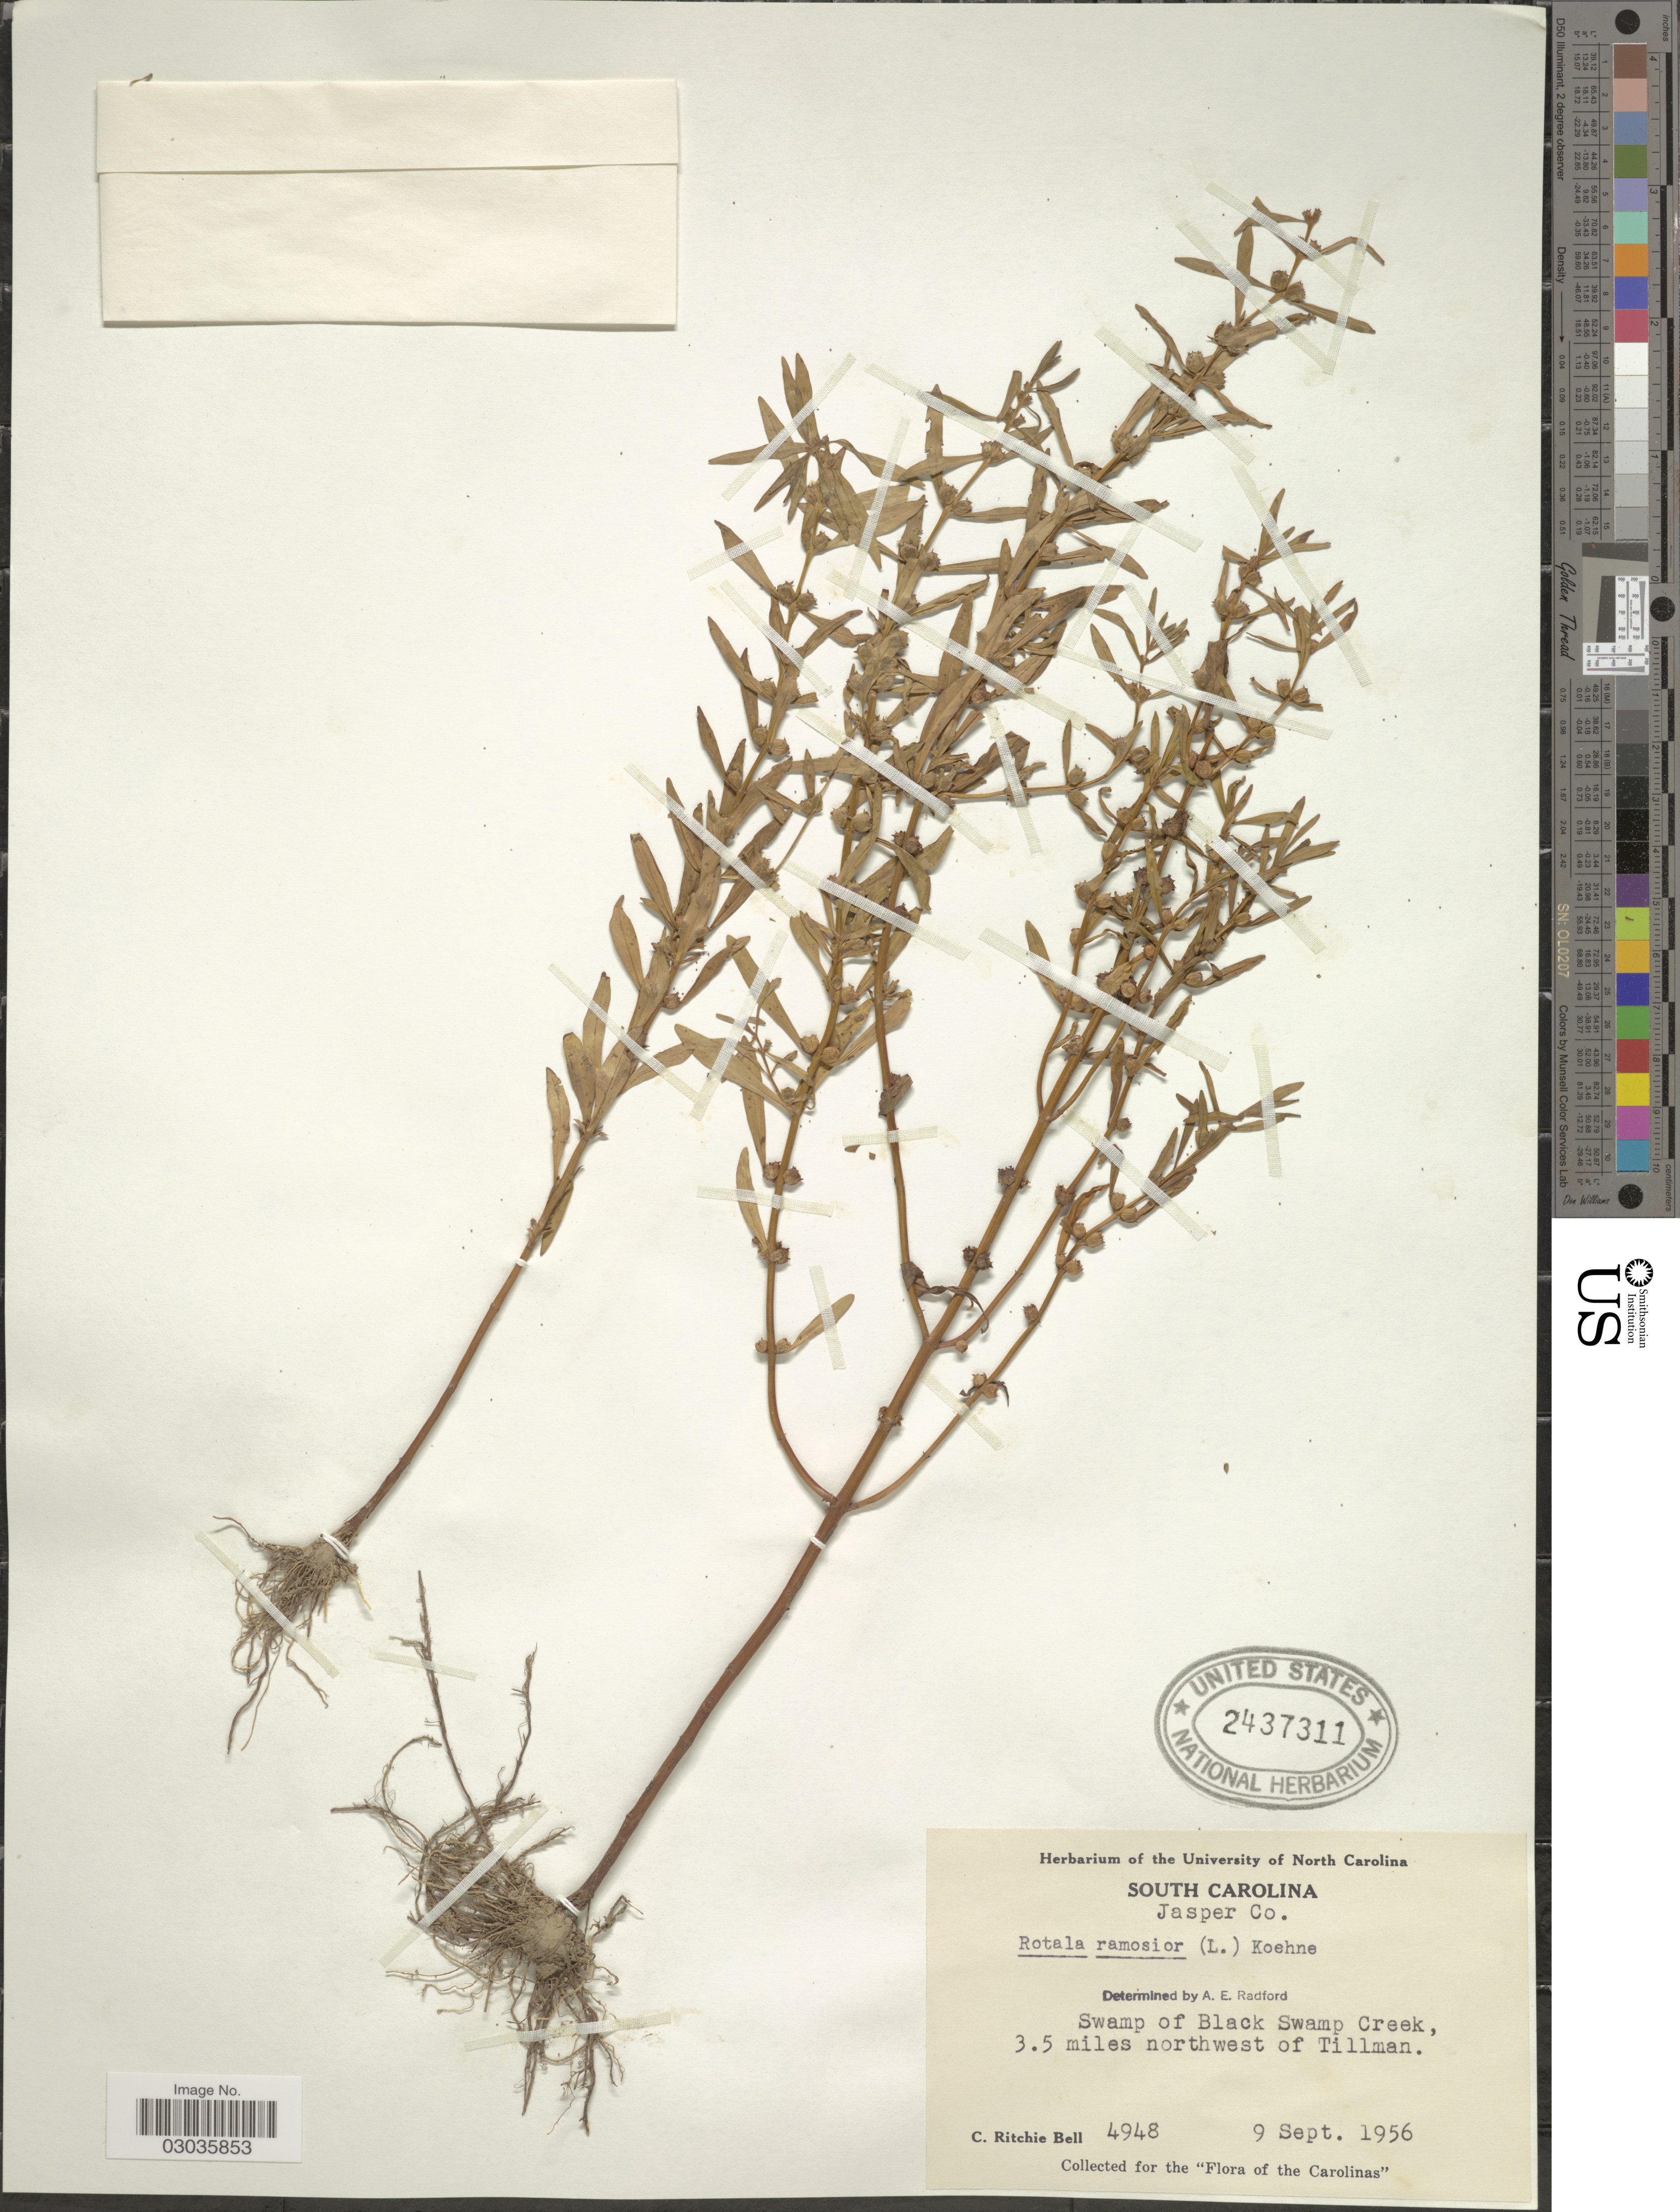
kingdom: Plantae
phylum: Tracheophyta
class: Magnoliopsida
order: Myrtales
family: Lythraceae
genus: Rotala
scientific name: Rotala ramosior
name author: (L.) Koehne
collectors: C. R. Bell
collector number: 4948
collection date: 1956-09-09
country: United States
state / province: South Carolina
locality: Jasper Co. Swamp of Black Swamp Creek, 3.5 miles northwest of Tillman.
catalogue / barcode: US 2437311